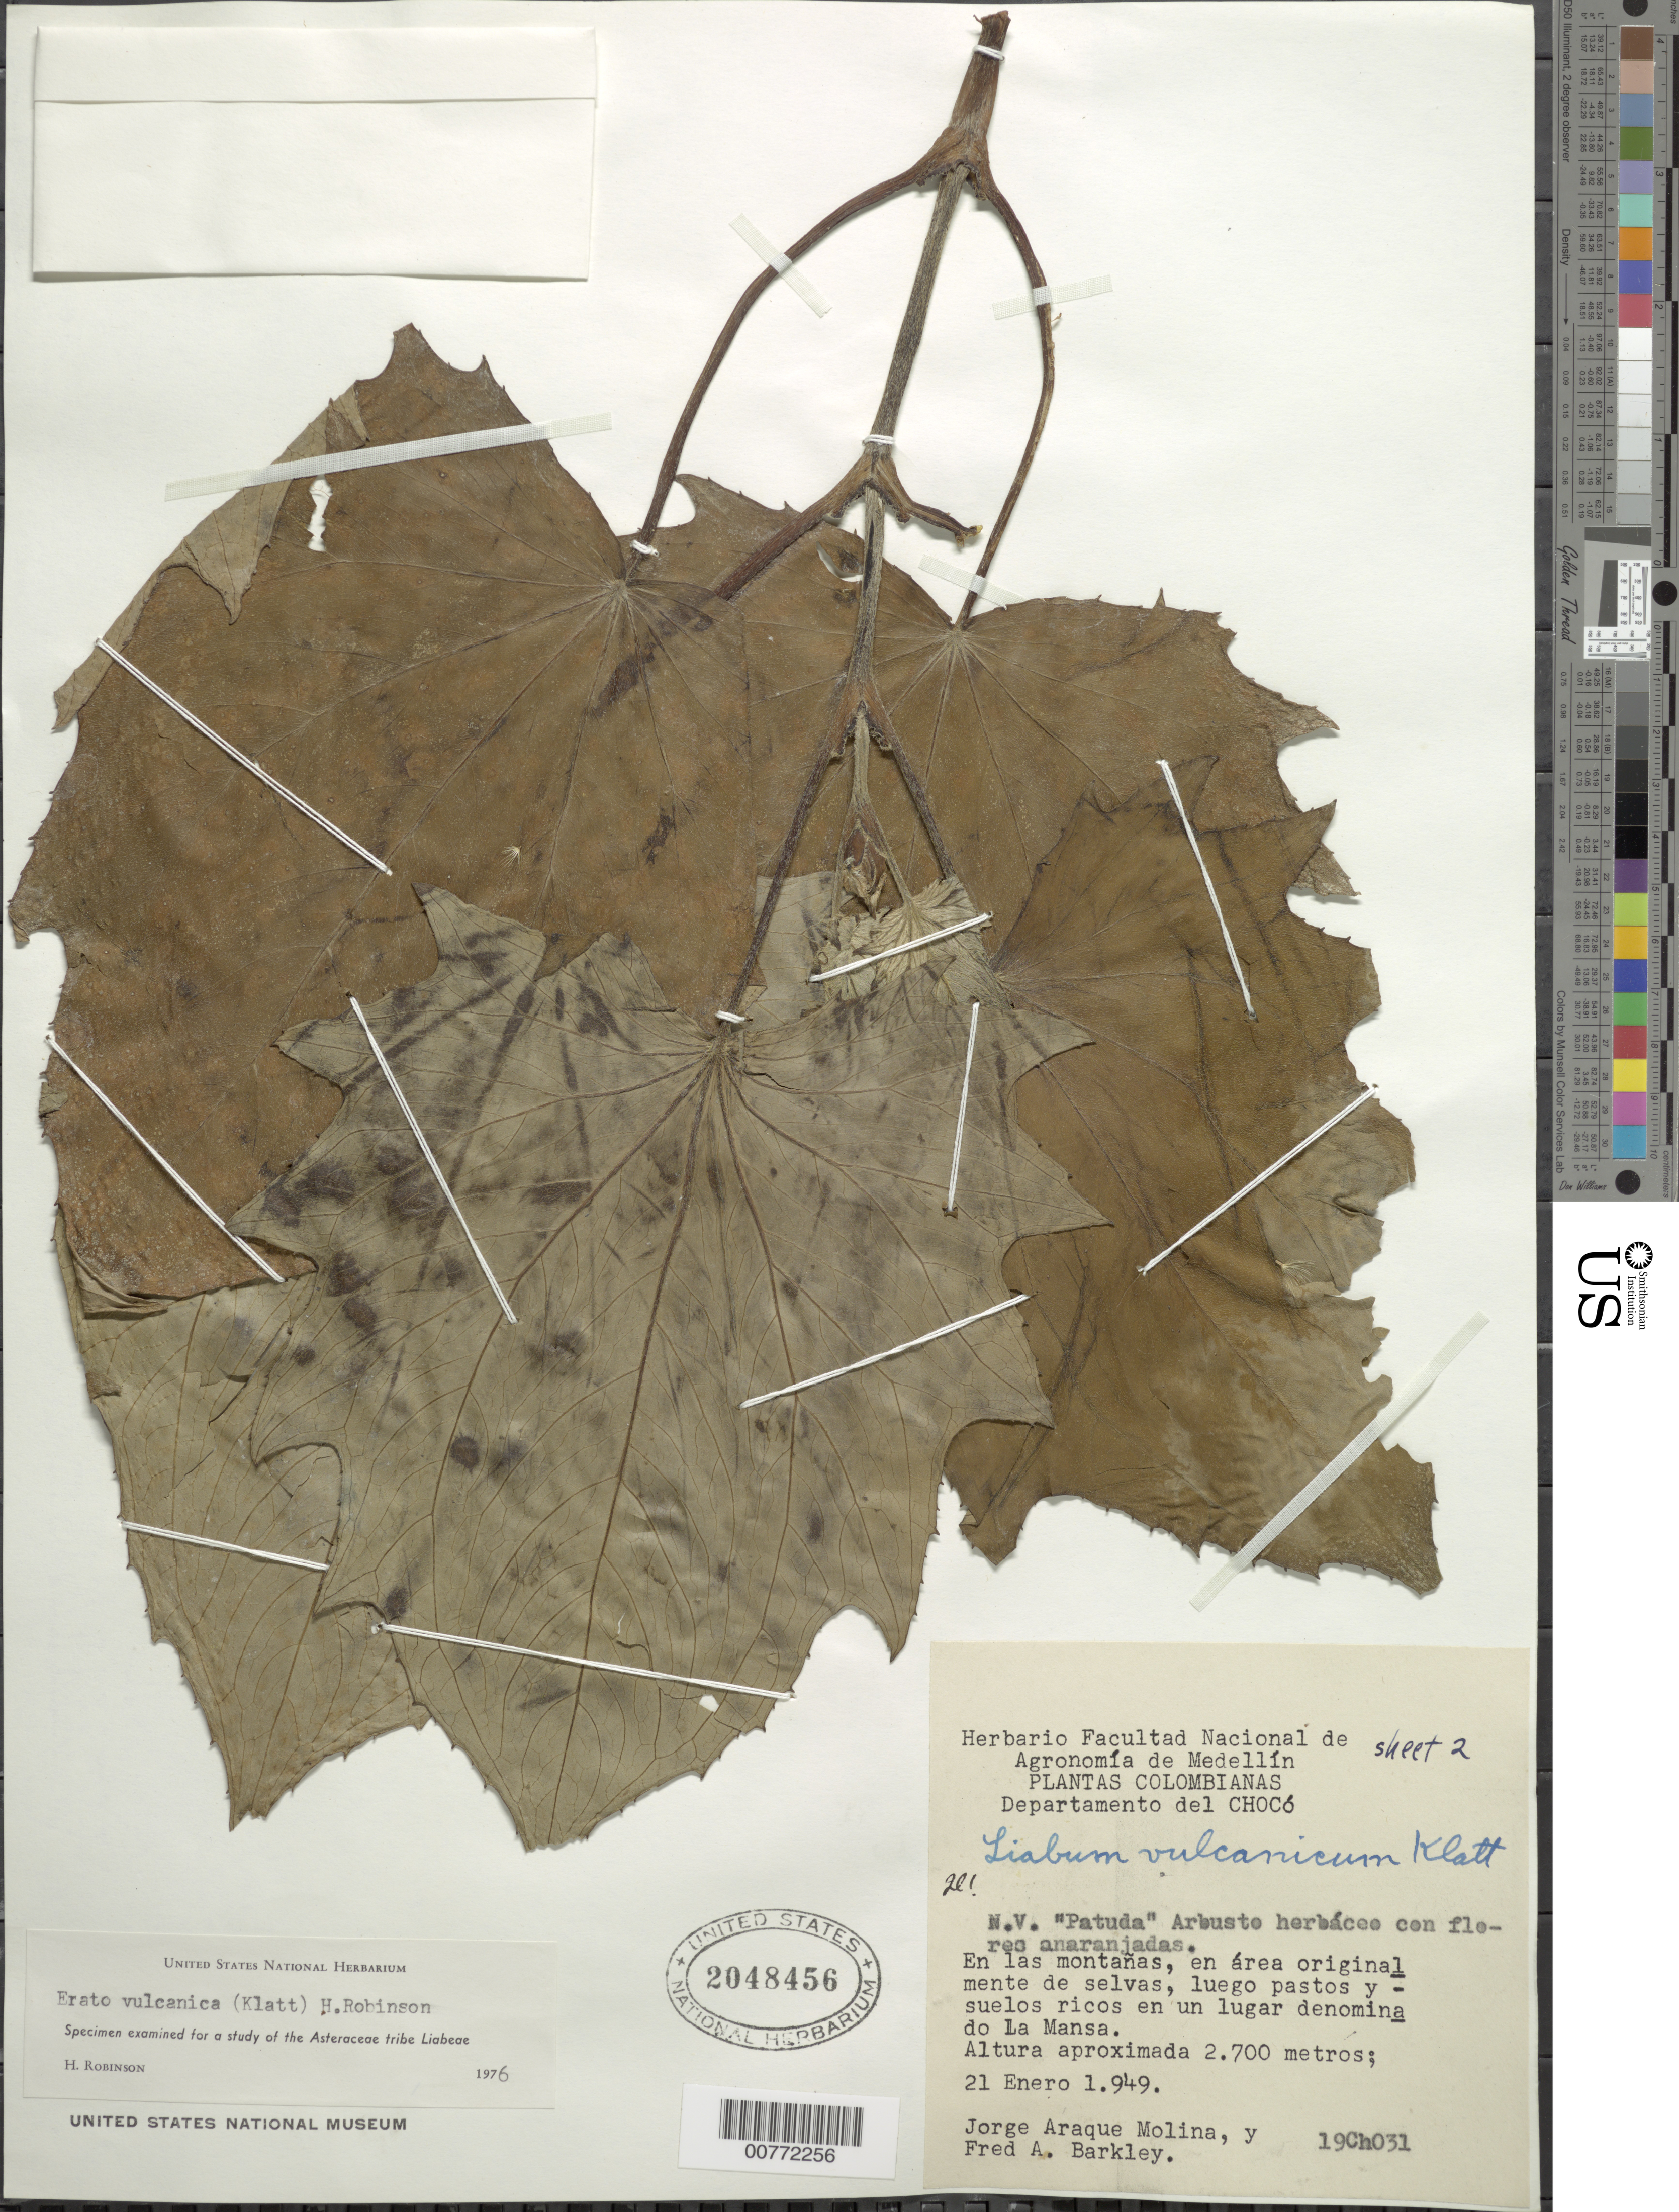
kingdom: Plantae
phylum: Tracheophyta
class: Magnoliopsida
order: Asterales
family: Asteraceae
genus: Erato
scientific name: Erato vulcanica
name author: (Klatt) H. Rob.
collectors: J. Araque Molina & F. A. Barkley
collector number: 19Ch031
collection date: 1949-01-21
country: Colombia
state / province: Chocó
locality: Departamento del Choco, En las montanas, en area originalmente de selvas, luego pastos y suelos ricos en un lugar denomina do La Mansa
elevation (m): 2700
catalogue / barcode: US 2048456